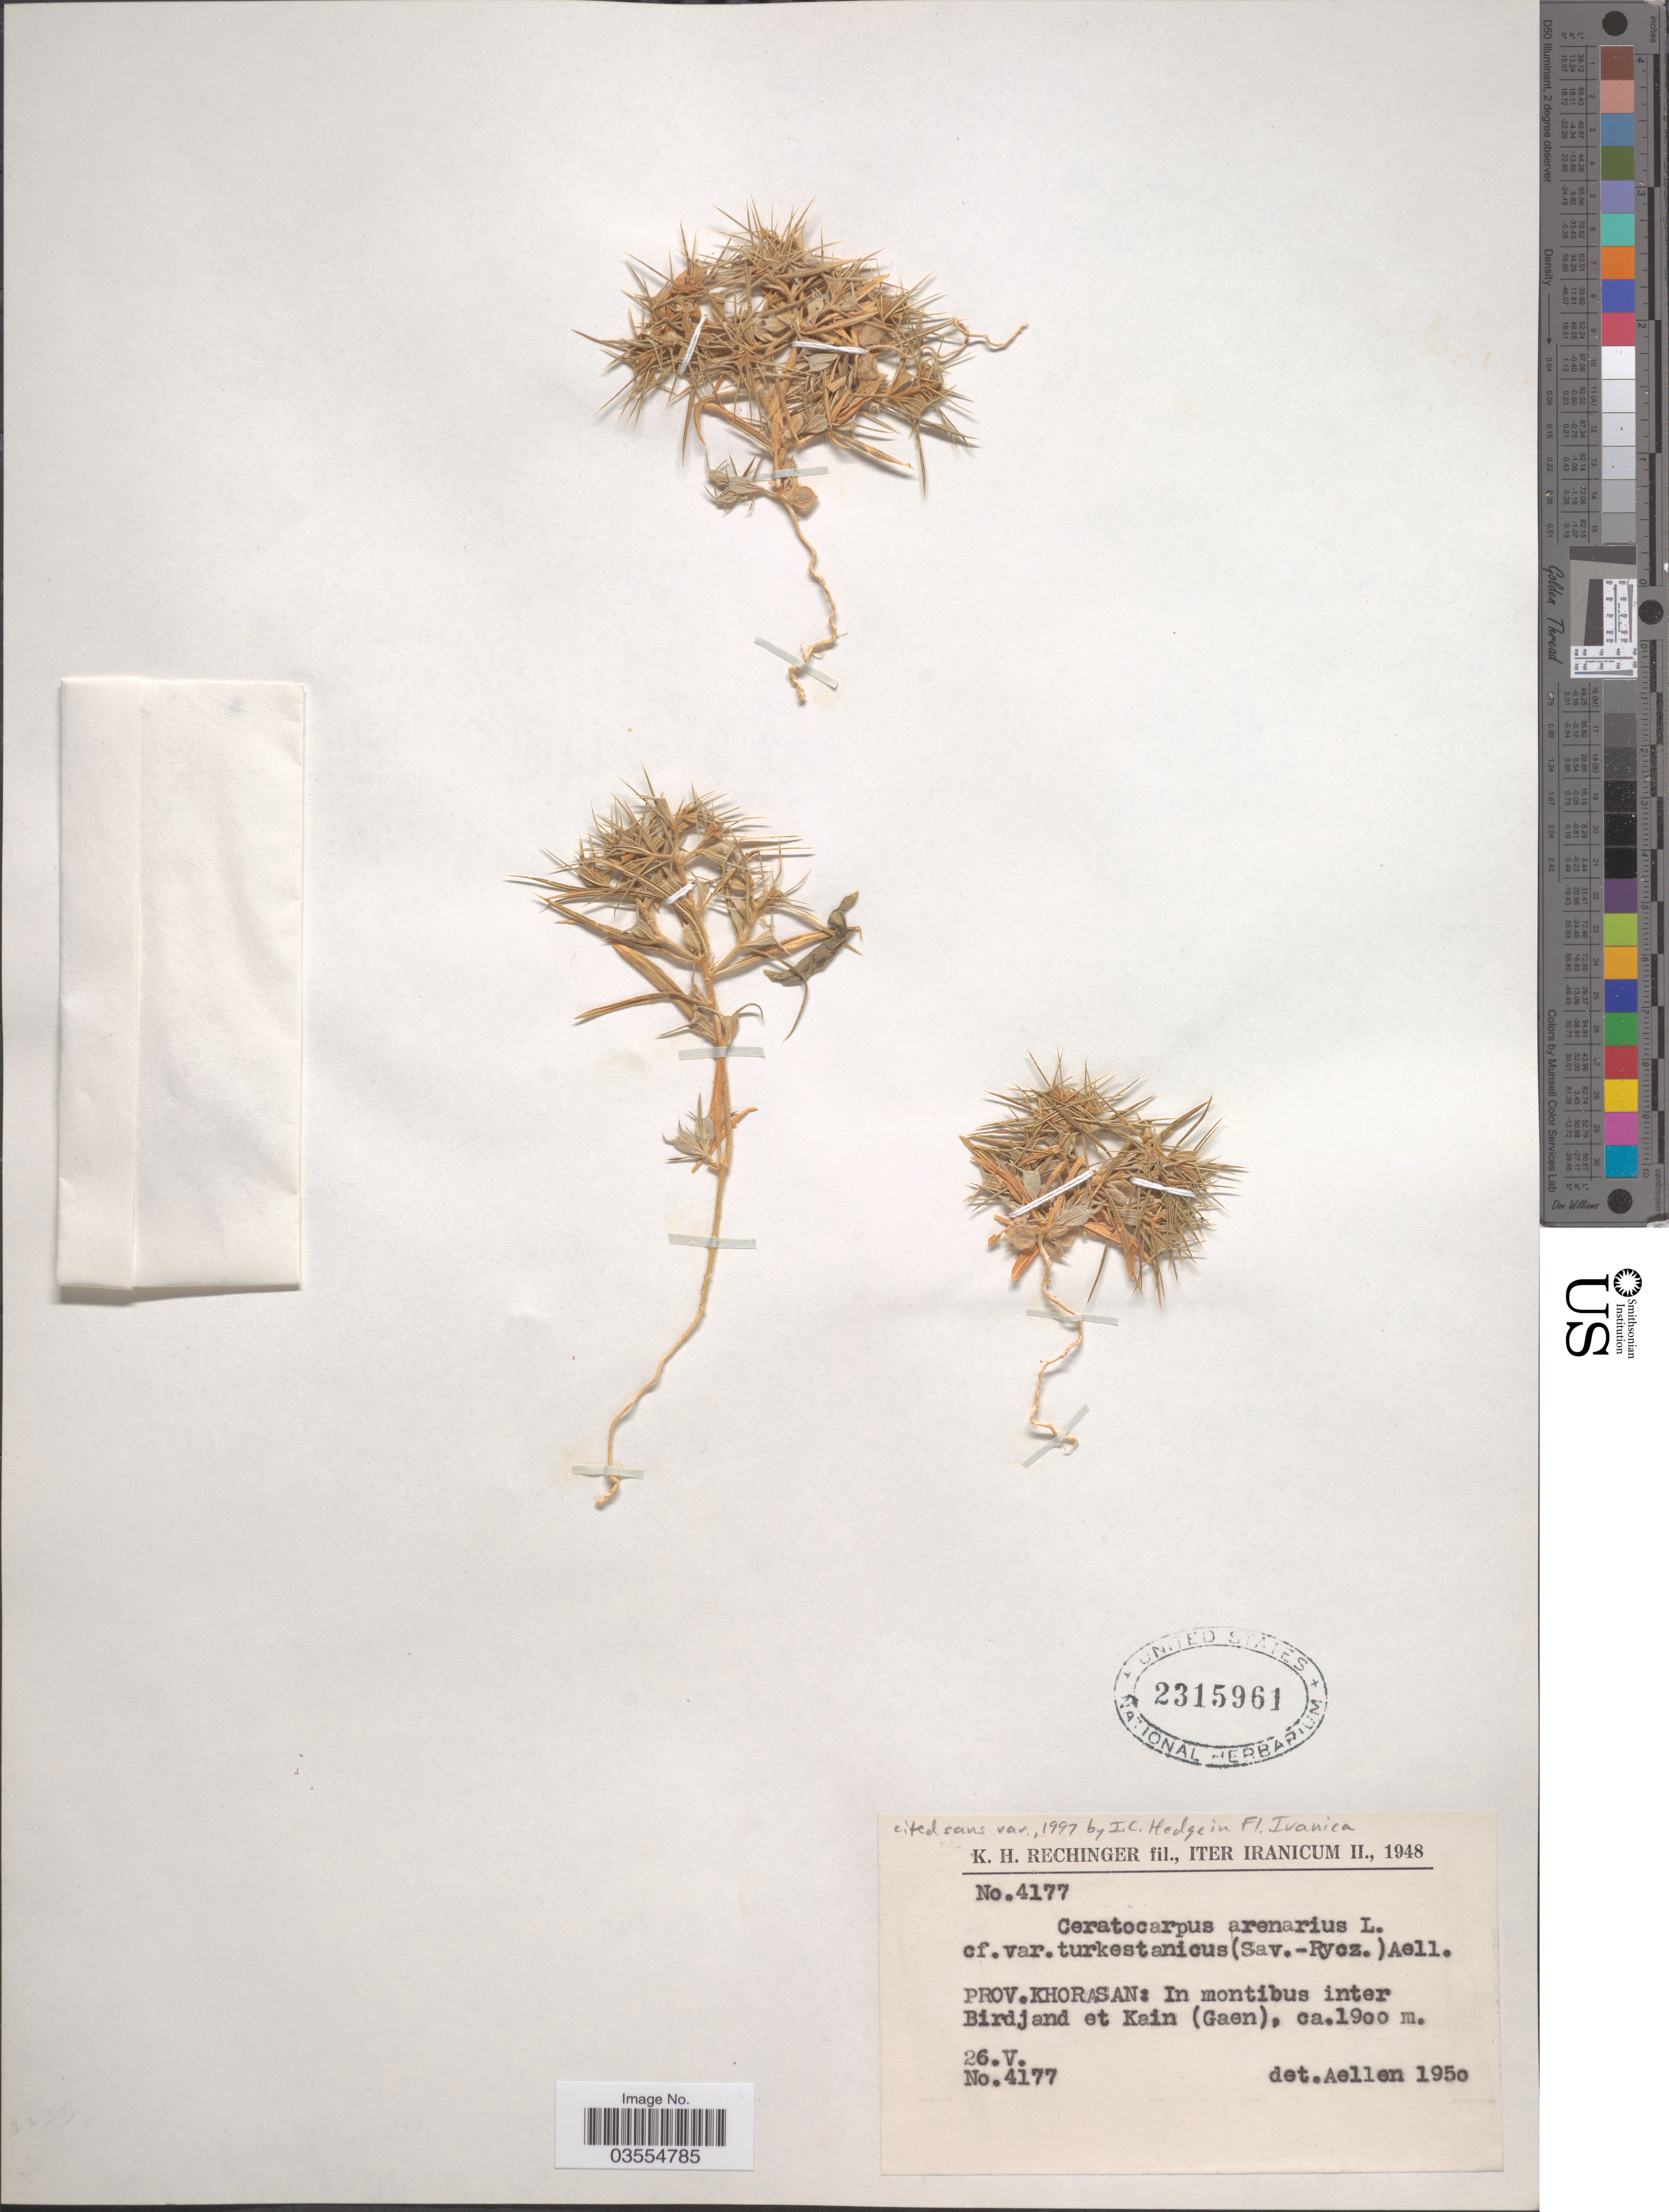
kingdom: Plantae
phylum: Tracheophyta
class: Magnoliopsida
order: Caryophyllales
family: Amaranthaceae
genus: Ceratocarpus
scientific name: Ceratocarpus arenarius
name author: L.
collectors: K. H. Rechinger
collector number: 4177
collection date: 1948-05-26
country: Iran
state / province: Khorasan [obsolete]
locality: In montibus inter Birdjand et Kain (Gaen).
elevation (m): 1900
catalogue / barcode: US 2315961